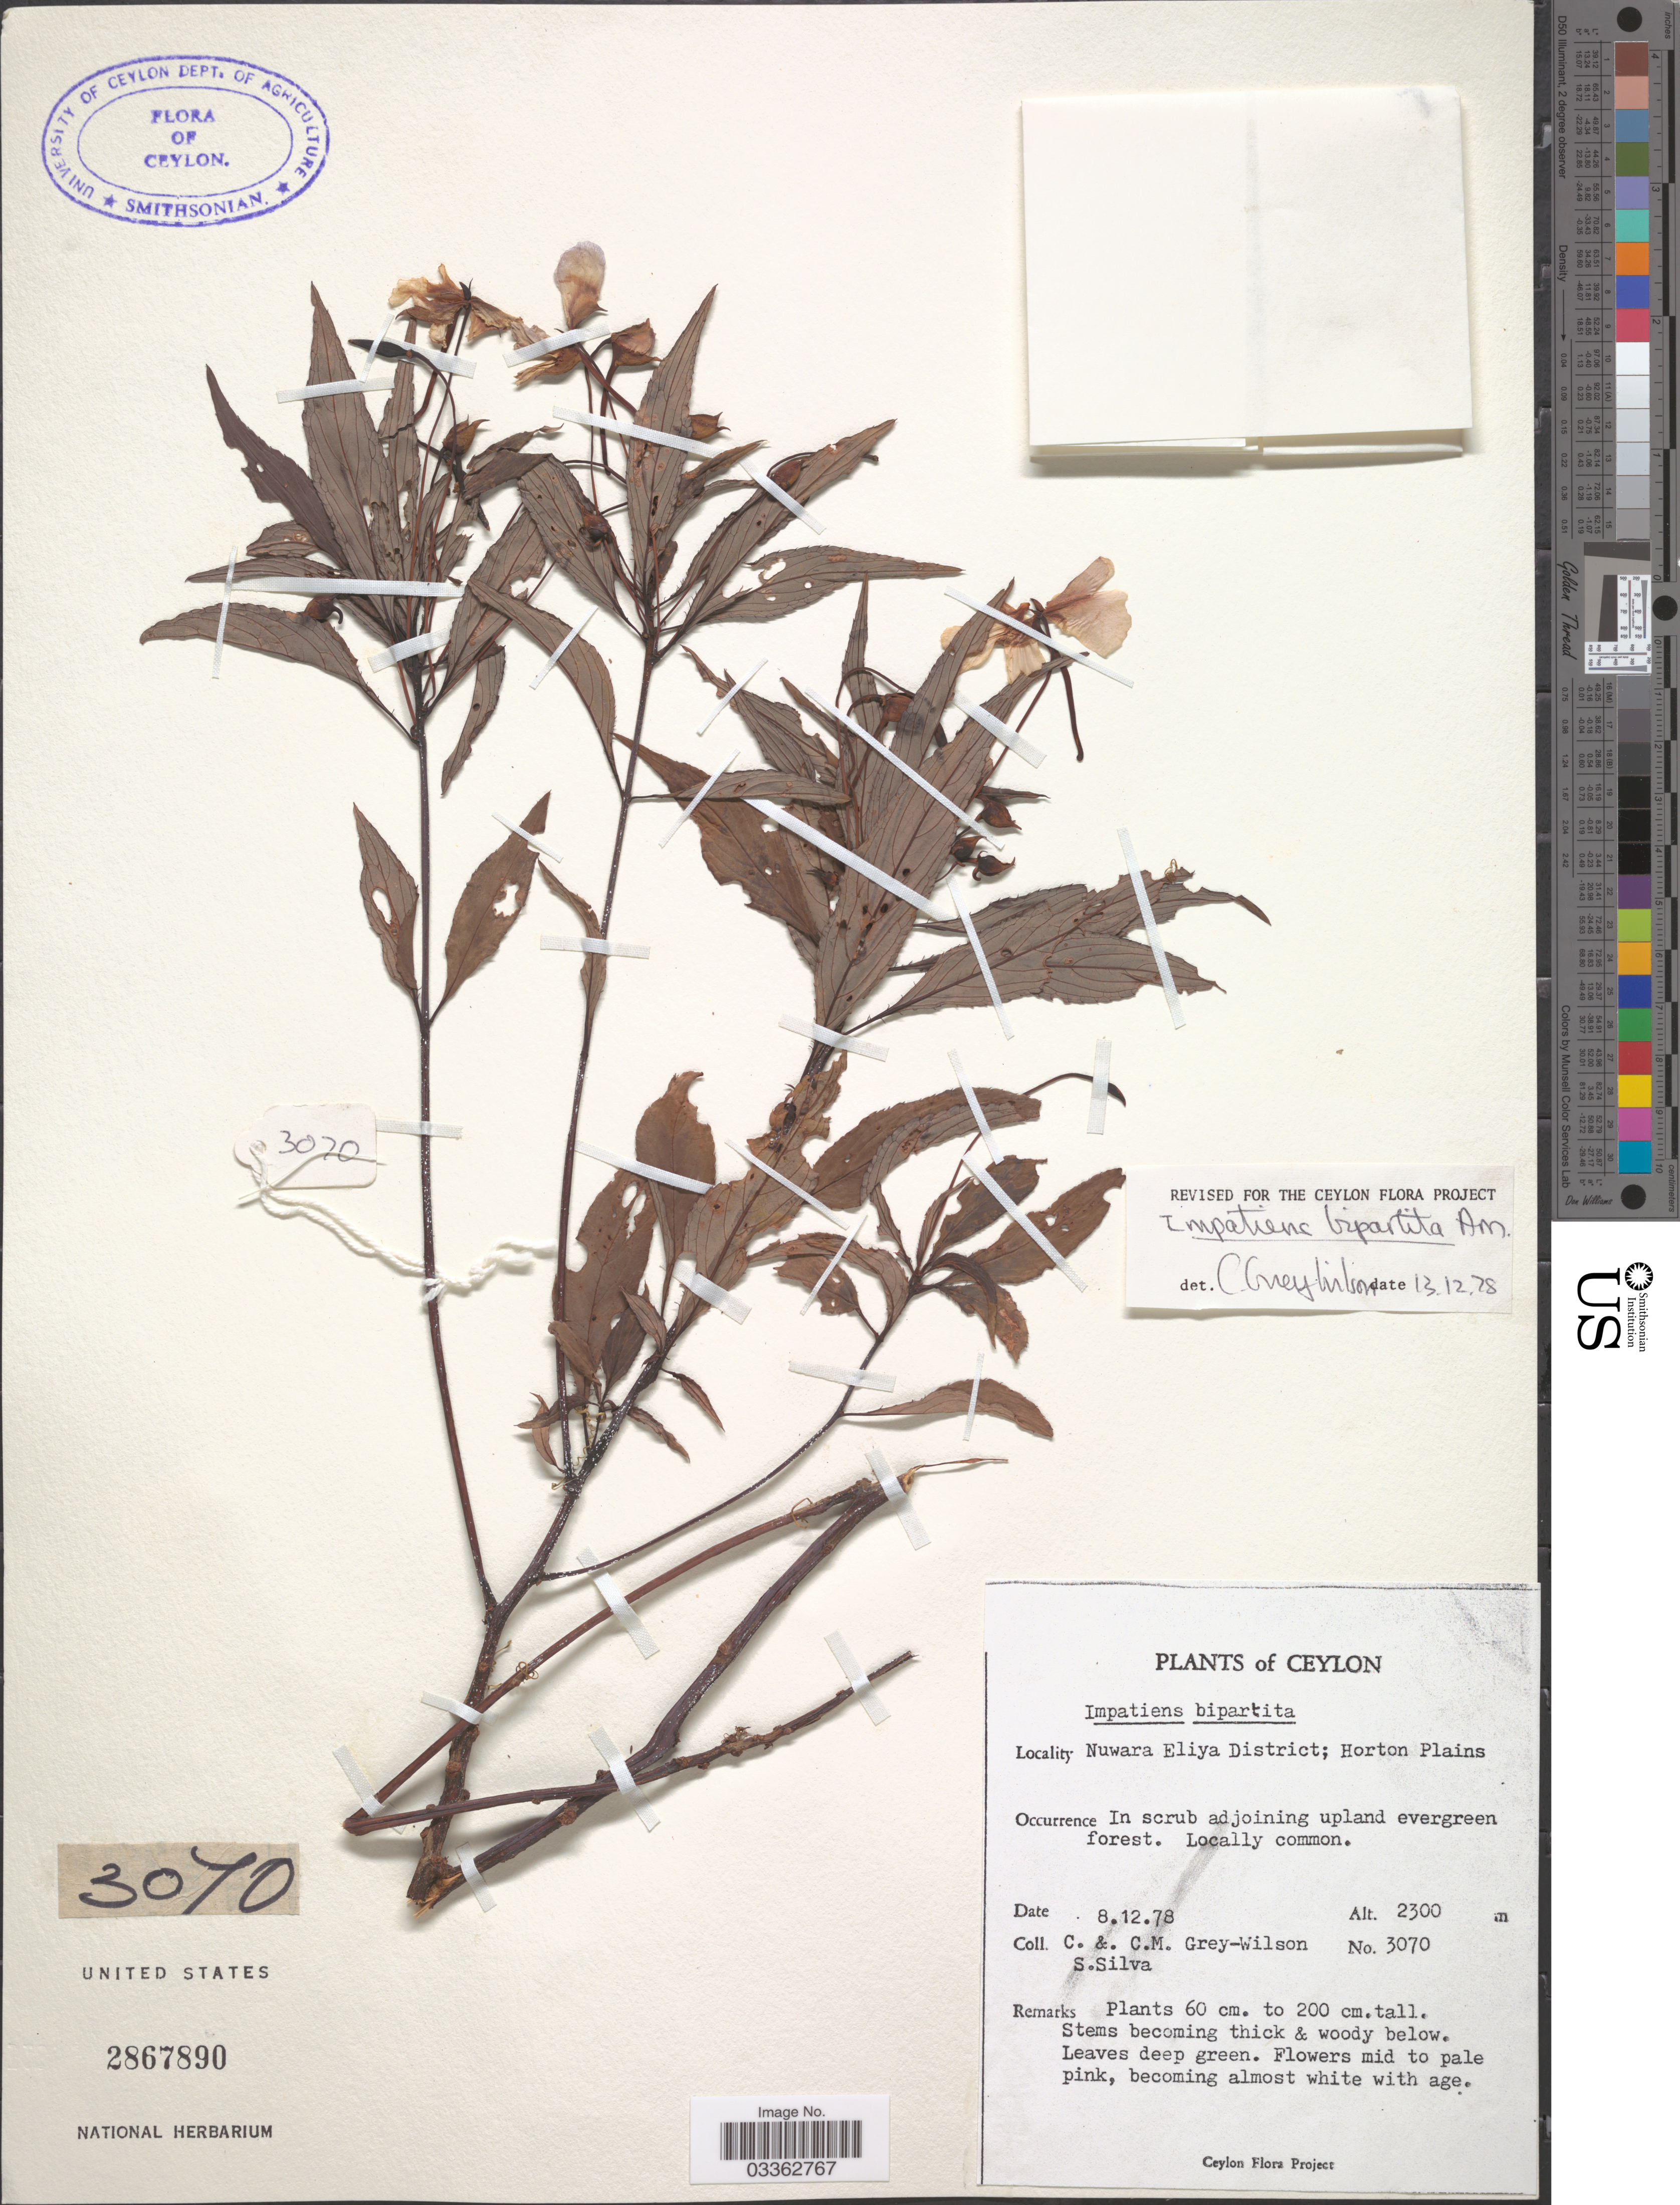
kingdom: Plantae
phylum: Tracheophyta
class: Magnoliopsida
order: Ericales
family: Balsaminaceae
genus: Impatiens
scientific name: Impatiens bipartita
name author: Arn.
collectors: C. Grey-Wilson, C. Grey-Wilson & S. Silva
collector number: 3070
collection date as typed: Transcribed d/m/y: 8/12/78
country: Sri Lanka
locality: Ceylon. Nuwara Eliya District; Horton Plains.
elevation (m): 2300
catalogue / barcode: US 2867890